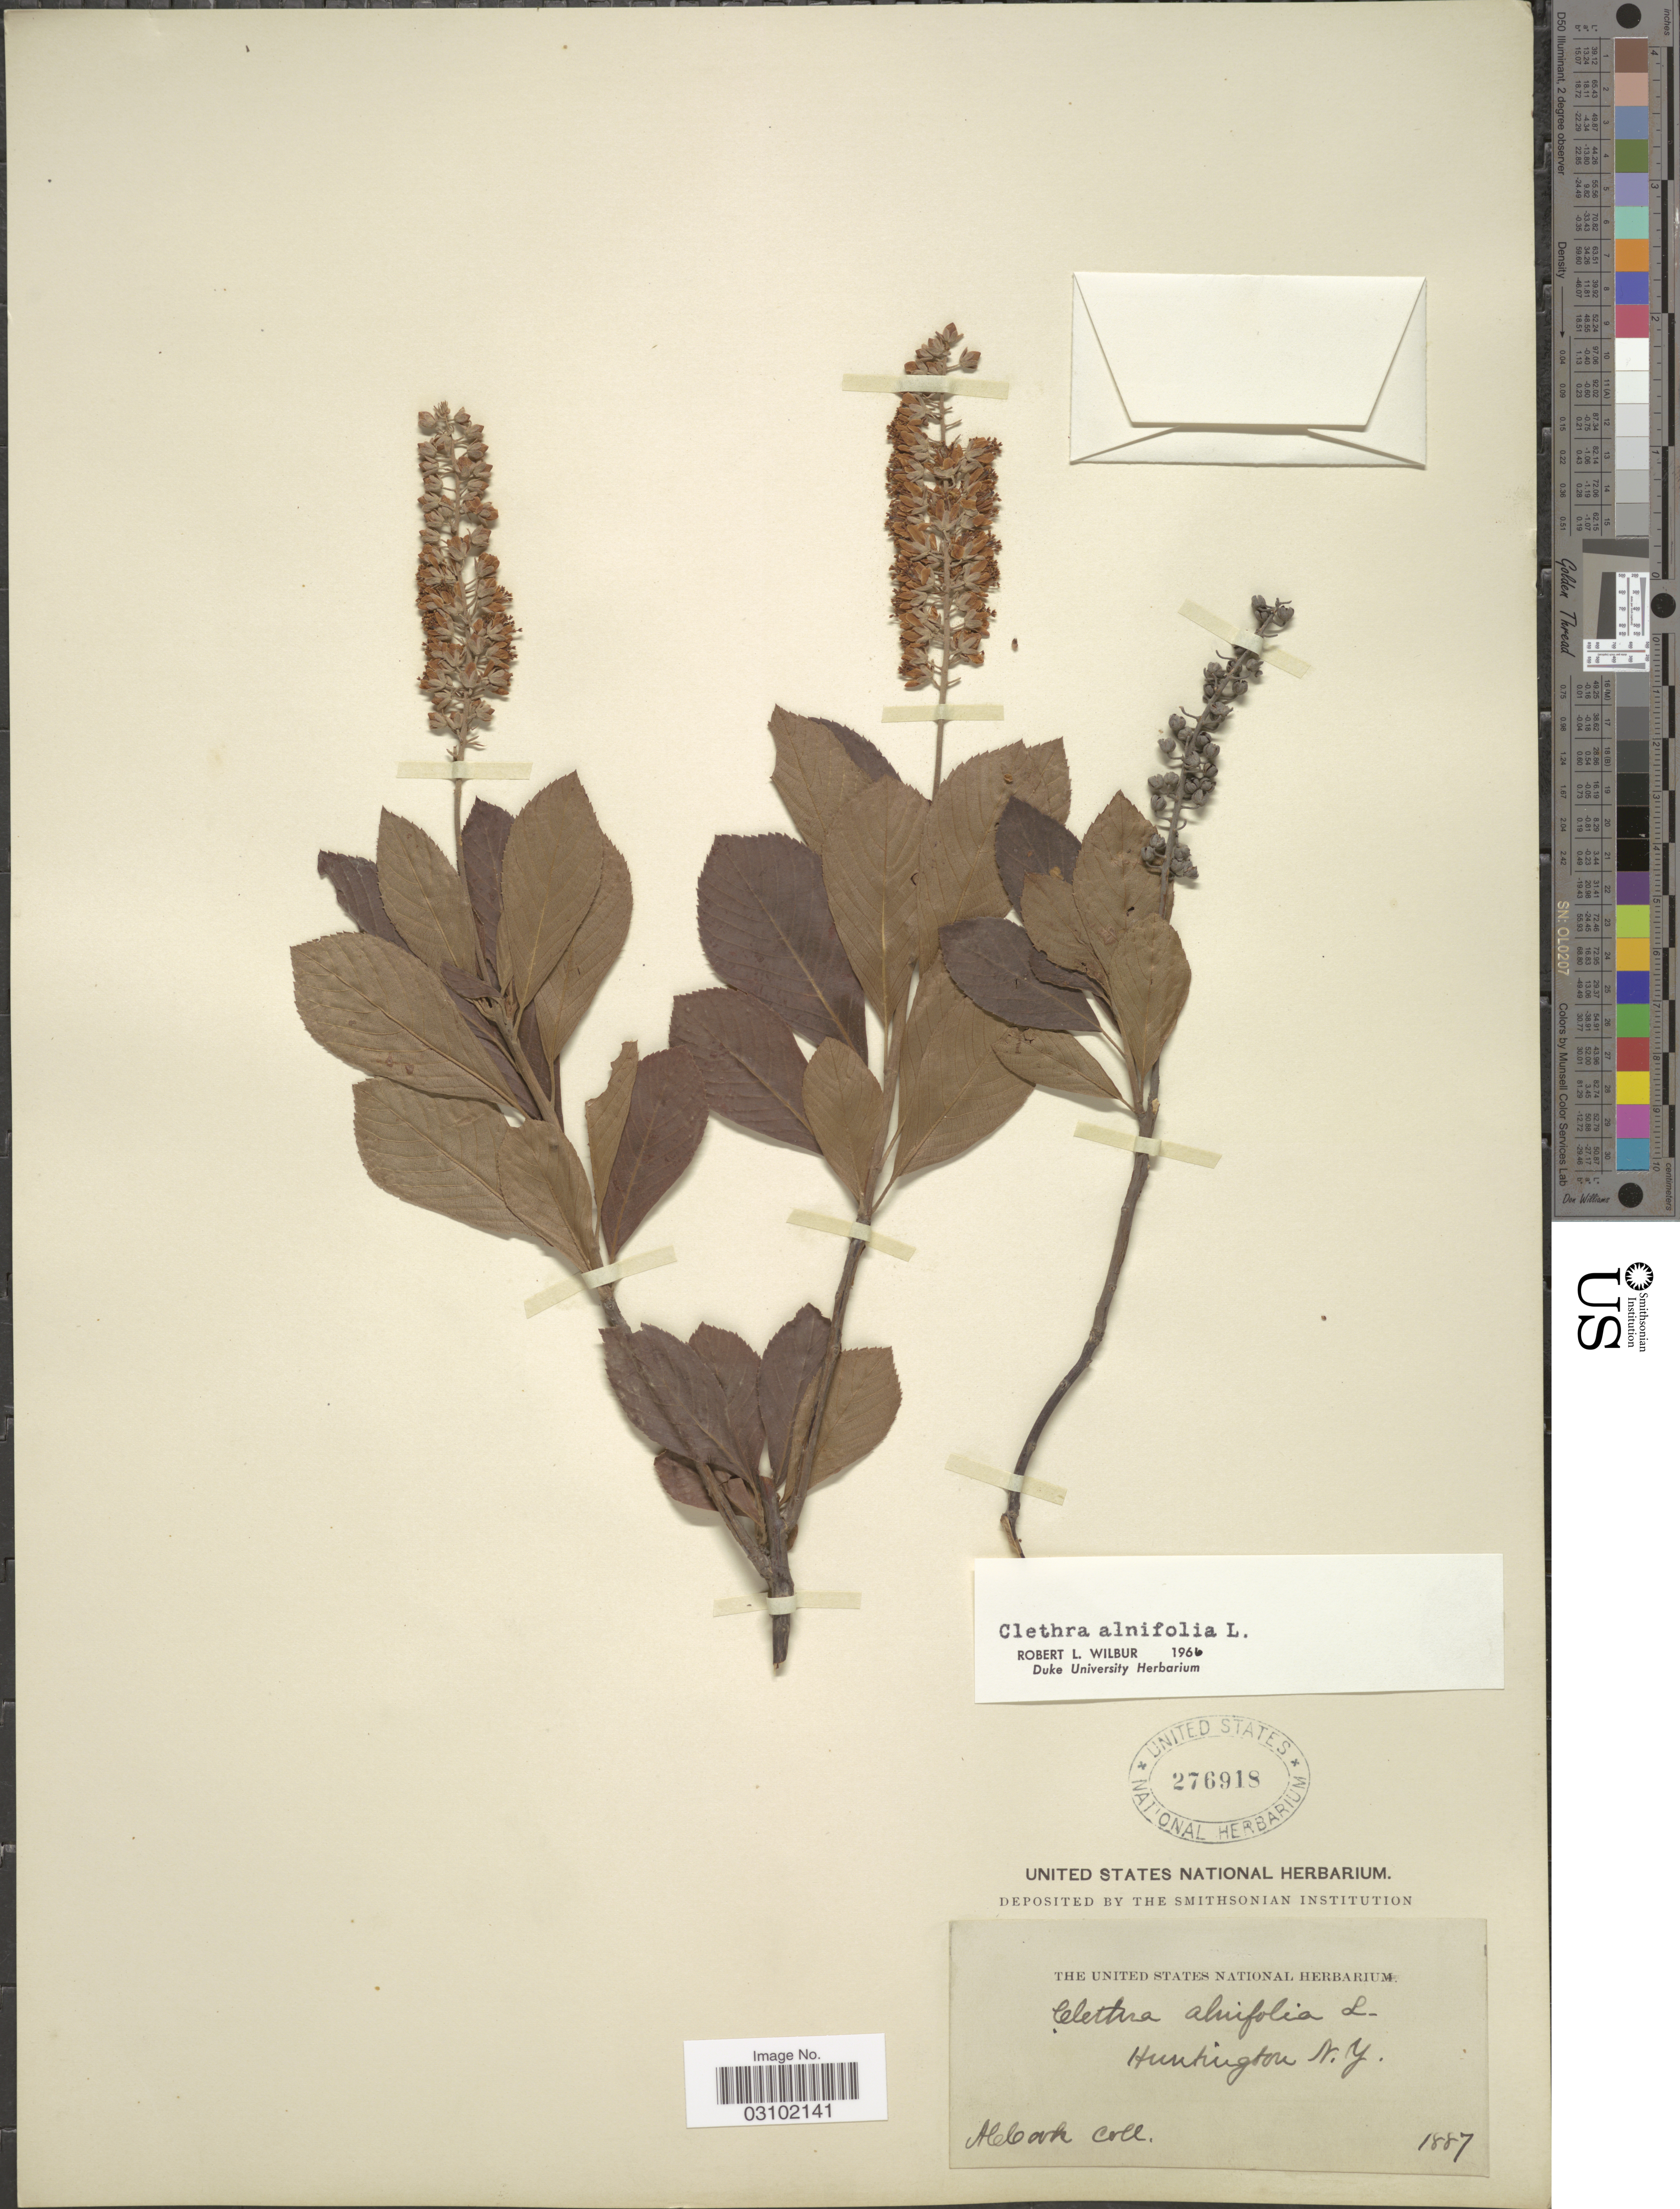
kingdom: Plantae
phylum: Tracheophyta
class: Magnoliopsida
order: Ericales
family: Clethraceae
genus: Clethra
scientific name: Clethra alnifolia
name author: L.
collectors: A. Cork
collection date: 1887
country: United States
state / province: New York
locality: Huntington.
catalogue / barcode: US 276918